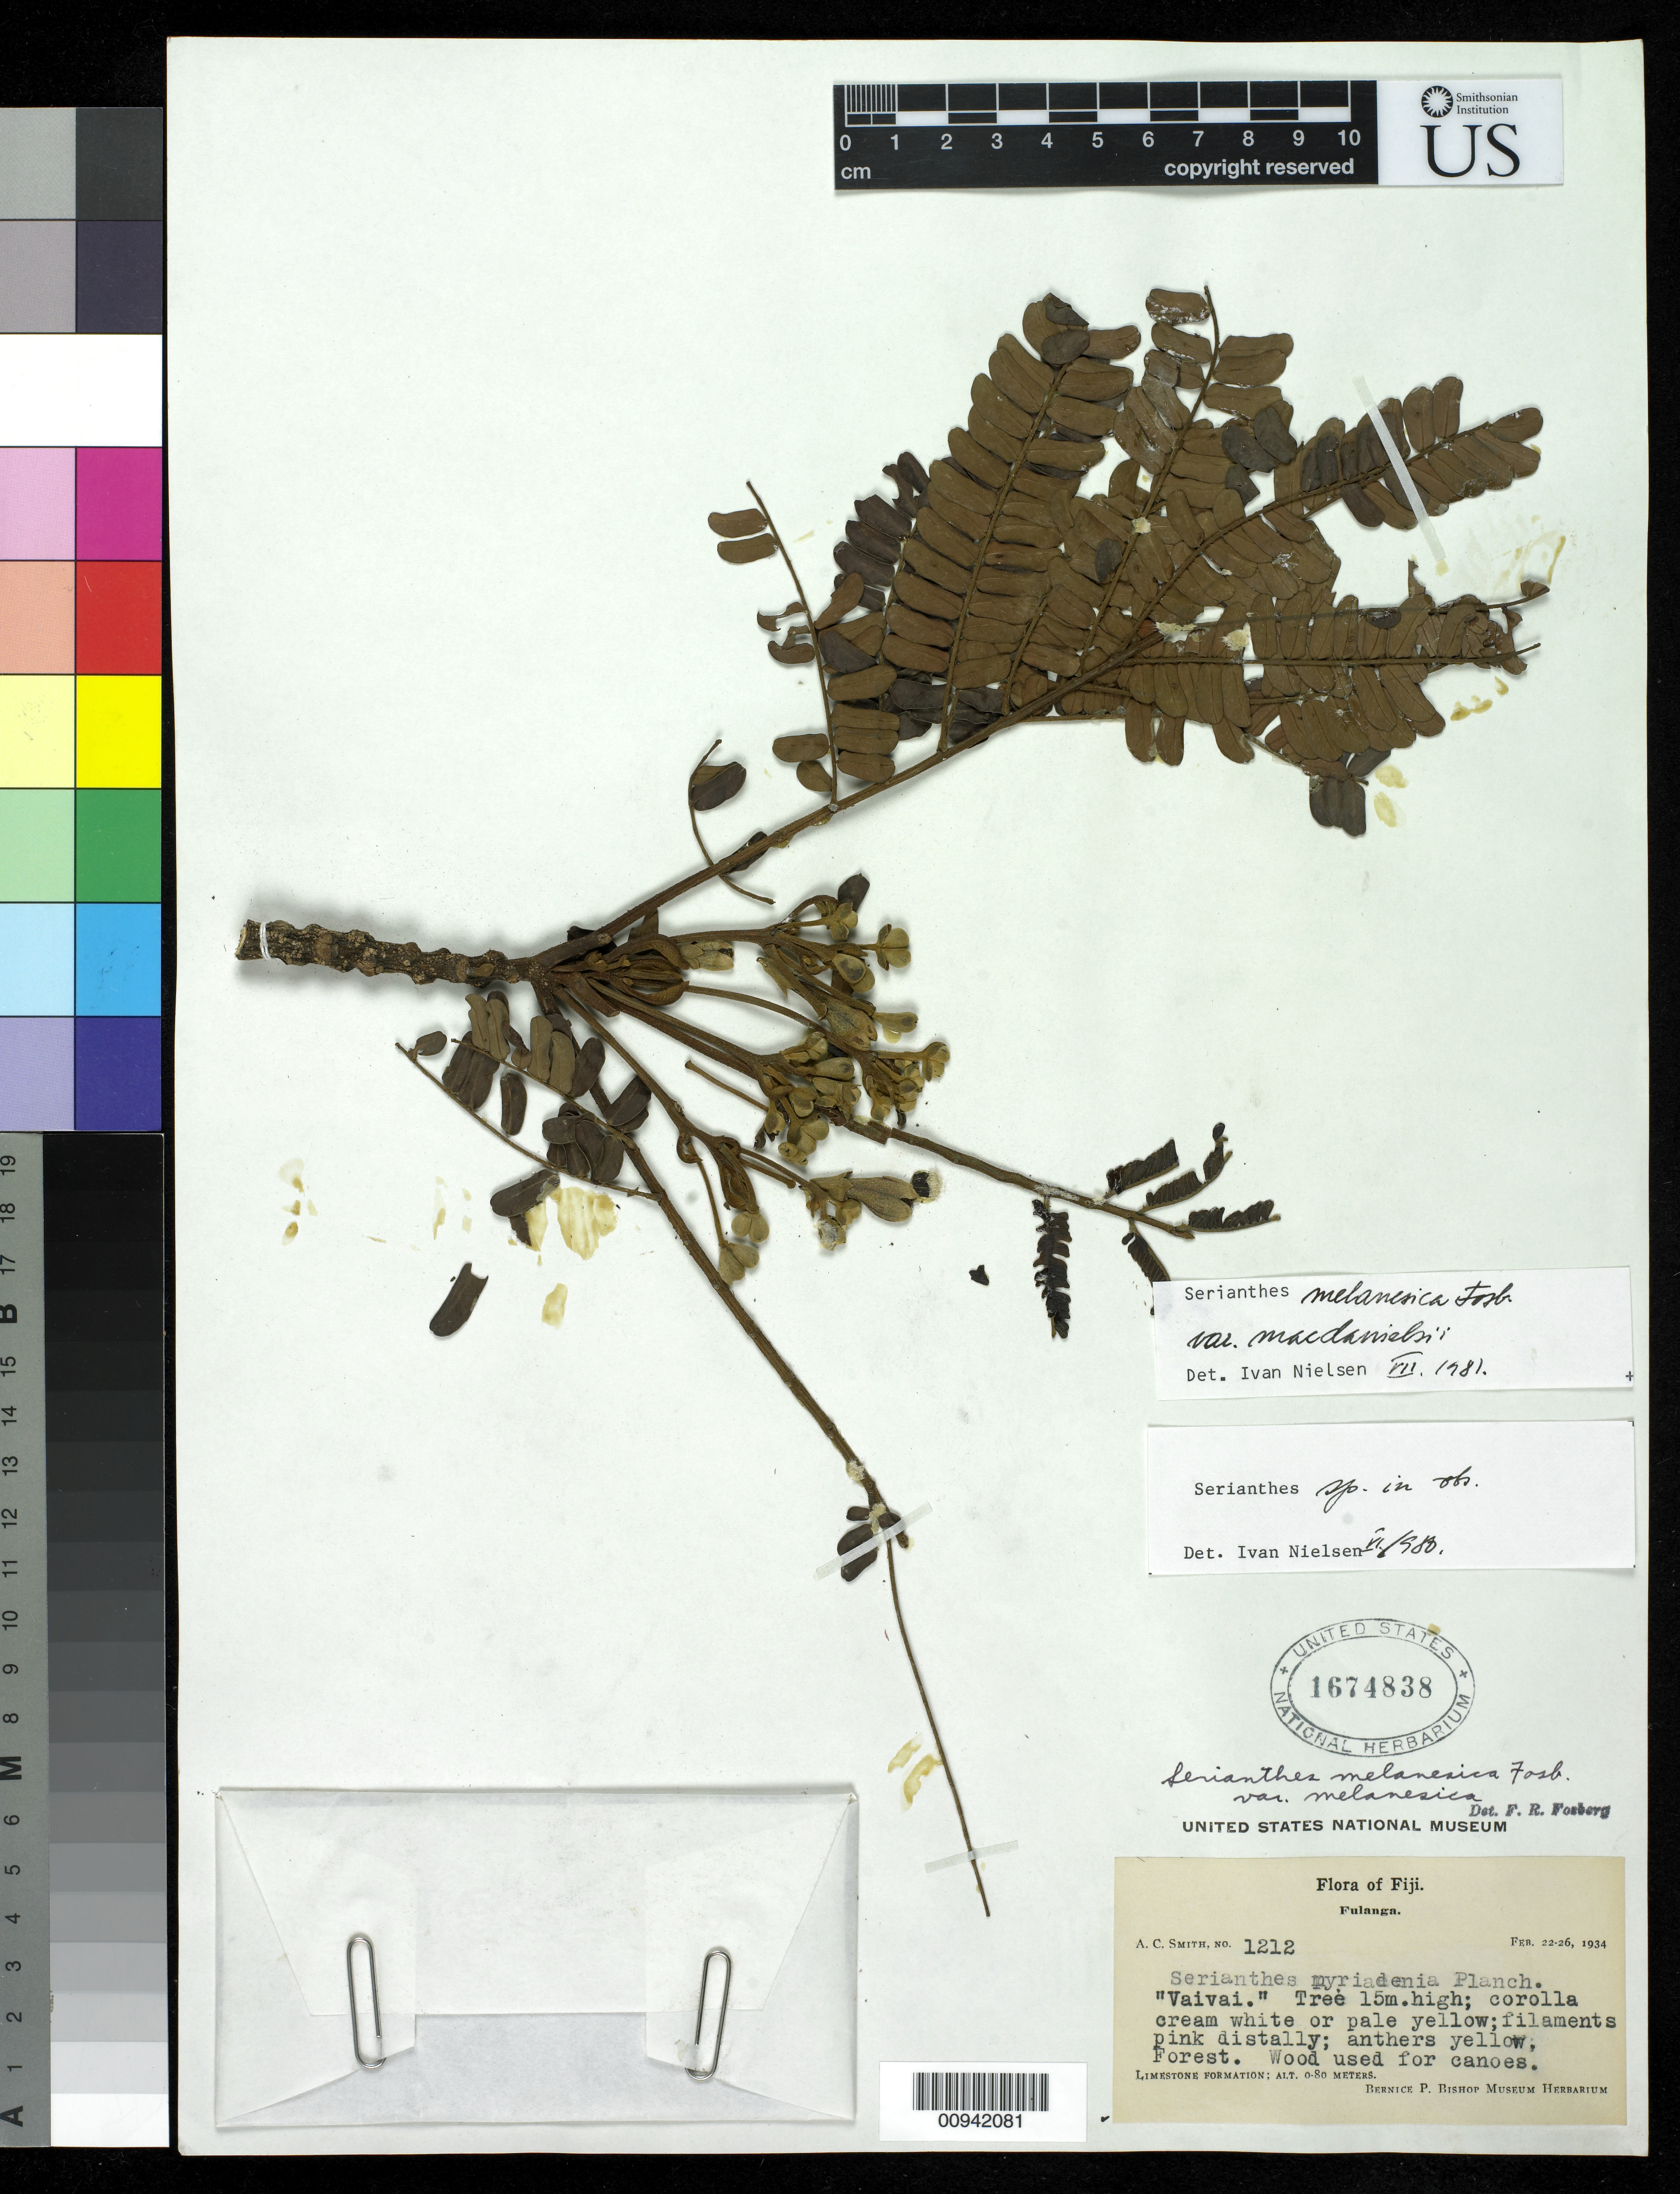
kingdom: Plantae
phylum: Tracheophyta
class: Magnoliopsida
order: Fabales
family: Fabaceae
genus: Serianthes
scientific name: Serianthes melanesica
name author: Fosberg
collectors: C. A. Smith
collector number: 1212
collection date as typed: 21 Feb 1934 to 26 Feb 1934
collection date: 1934-02-21/1934-02-26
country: Fiji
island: Fulaga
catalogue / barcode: US 1674838